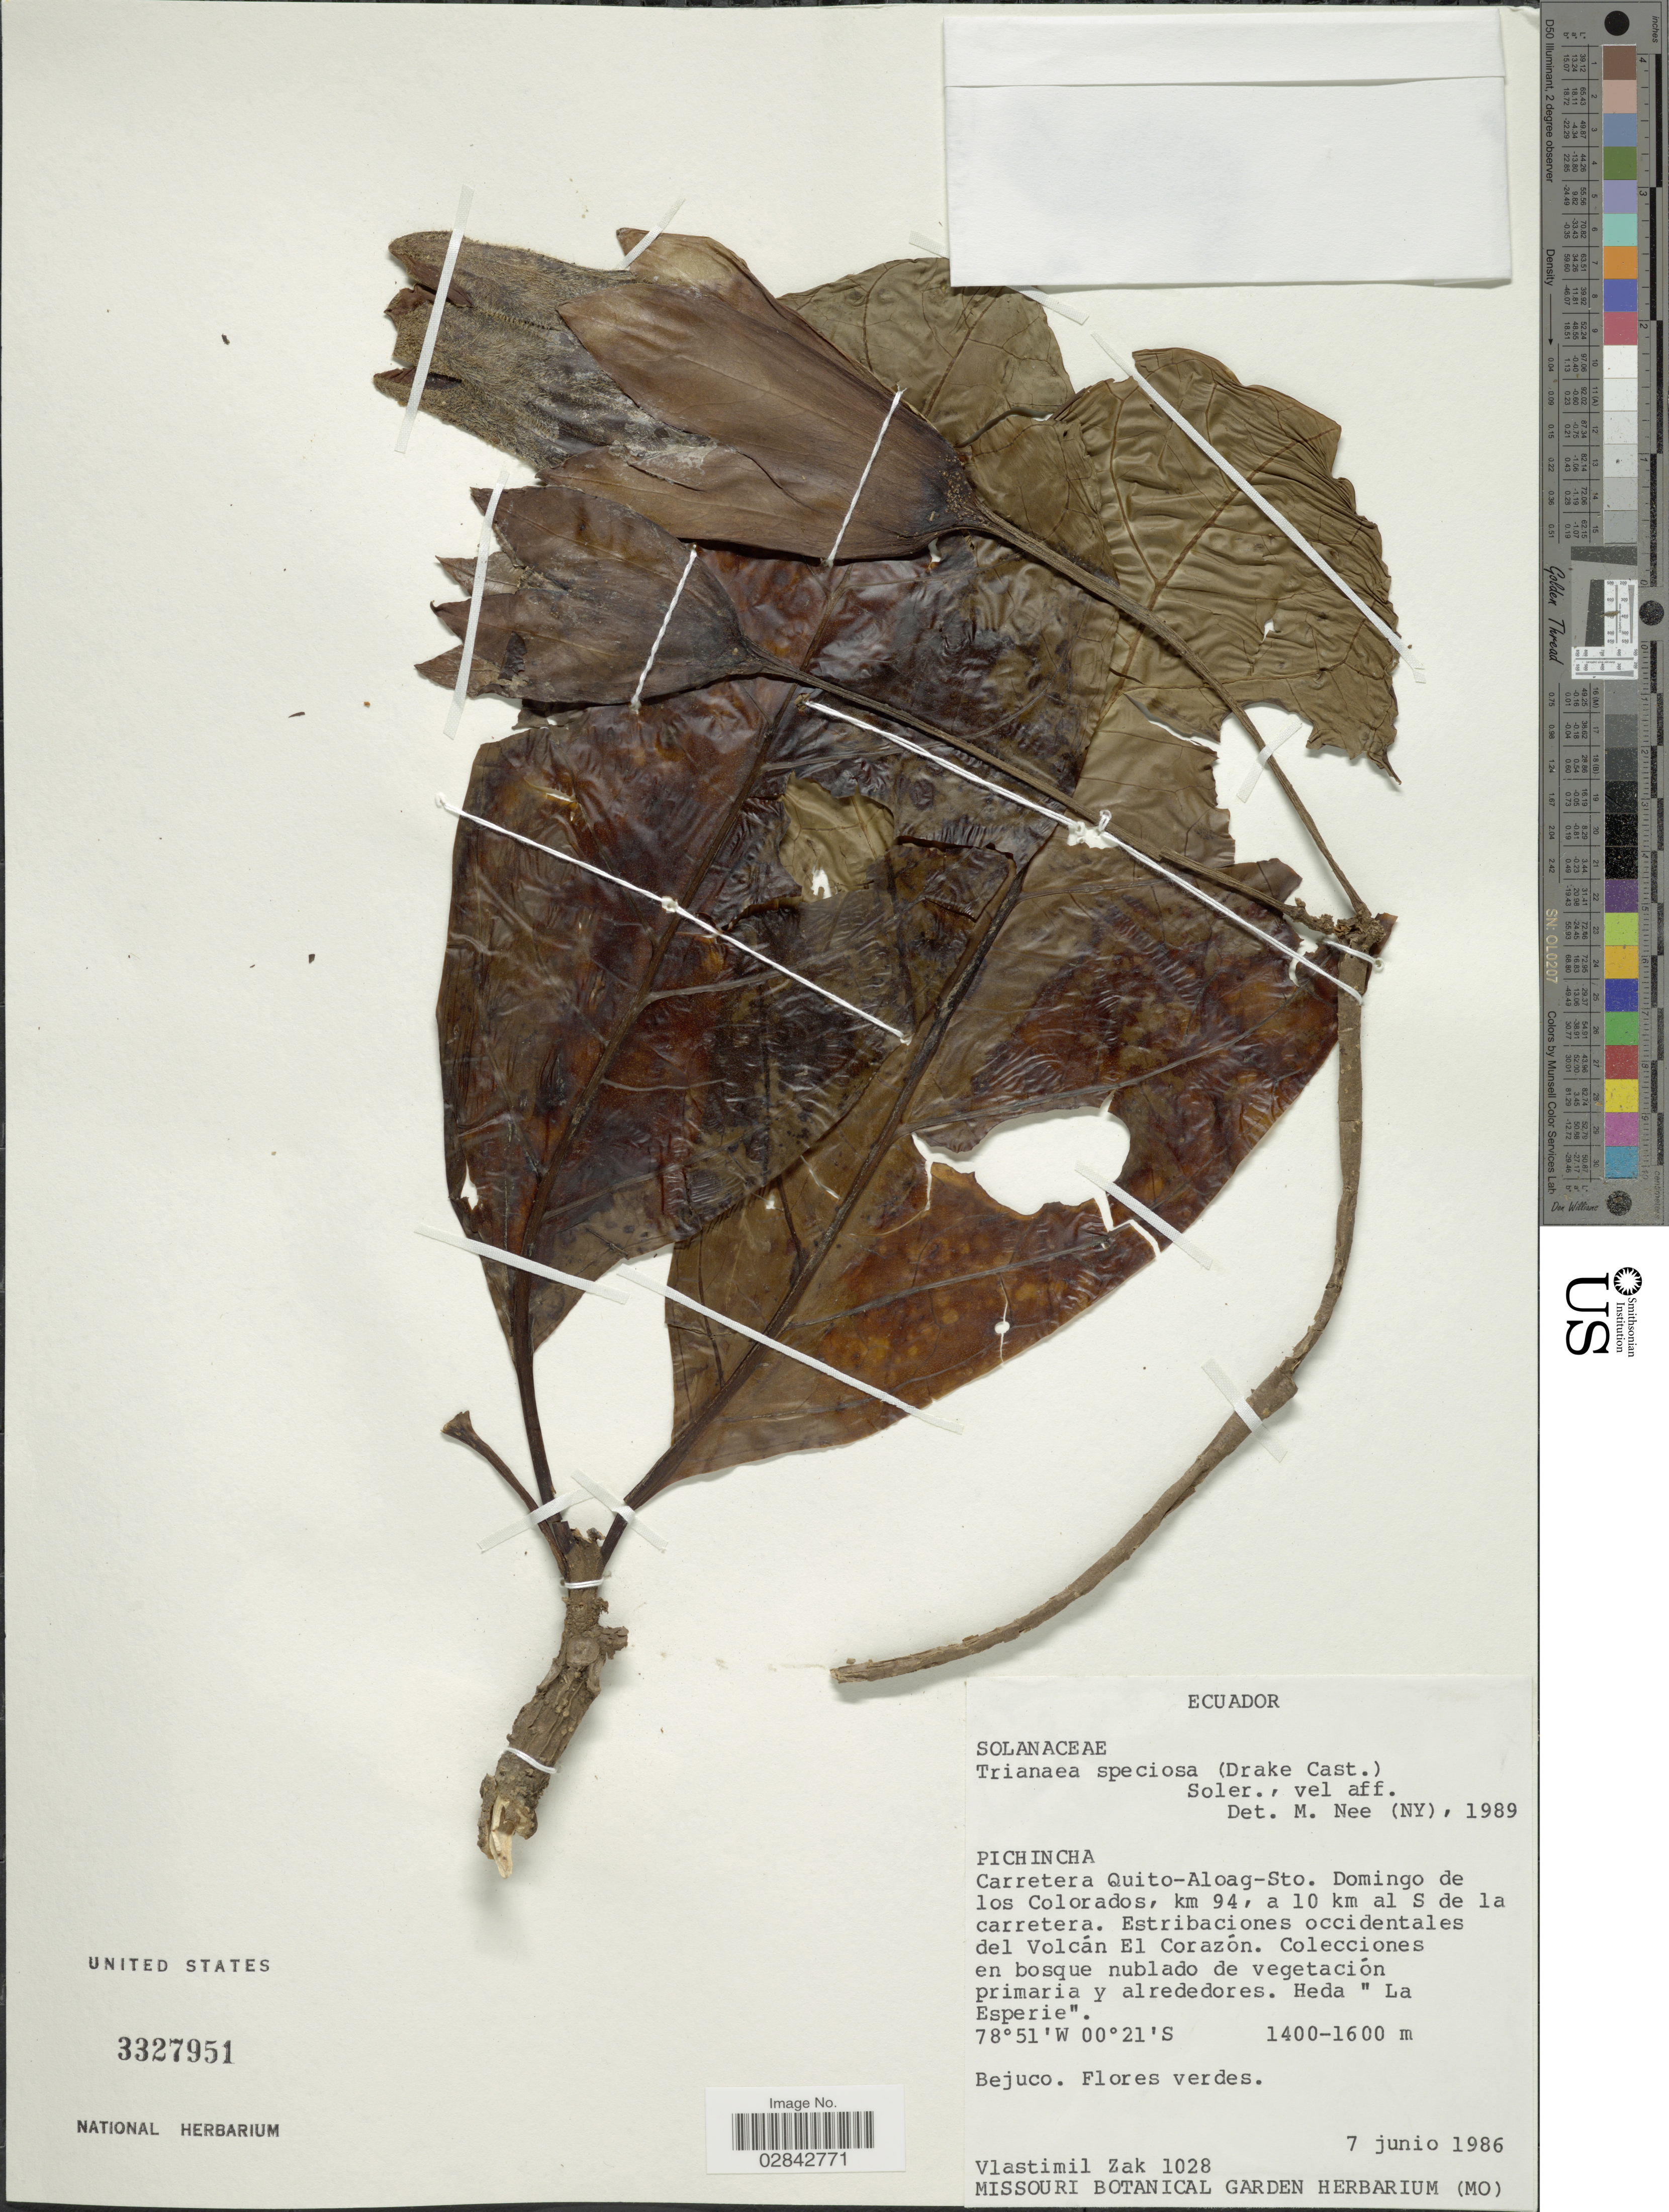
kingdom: Plantae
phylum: Tracheophyta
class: Magnoliopsida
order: Solanales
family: Solanaceae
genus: Trianaea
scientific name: Trianaea spectabilis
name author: Cuatrec.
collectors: V. Zak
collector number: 1028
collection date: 1986-06-07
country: Ecuador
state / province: Pichincha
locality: Carretera Quito-Aloag-Sto. Domingo de los Colorados, km 94, a 10 km al S de la carretera. Estribaciones occidentales del Volcán El Corazón.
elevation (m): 1400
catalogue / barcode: US 3327951